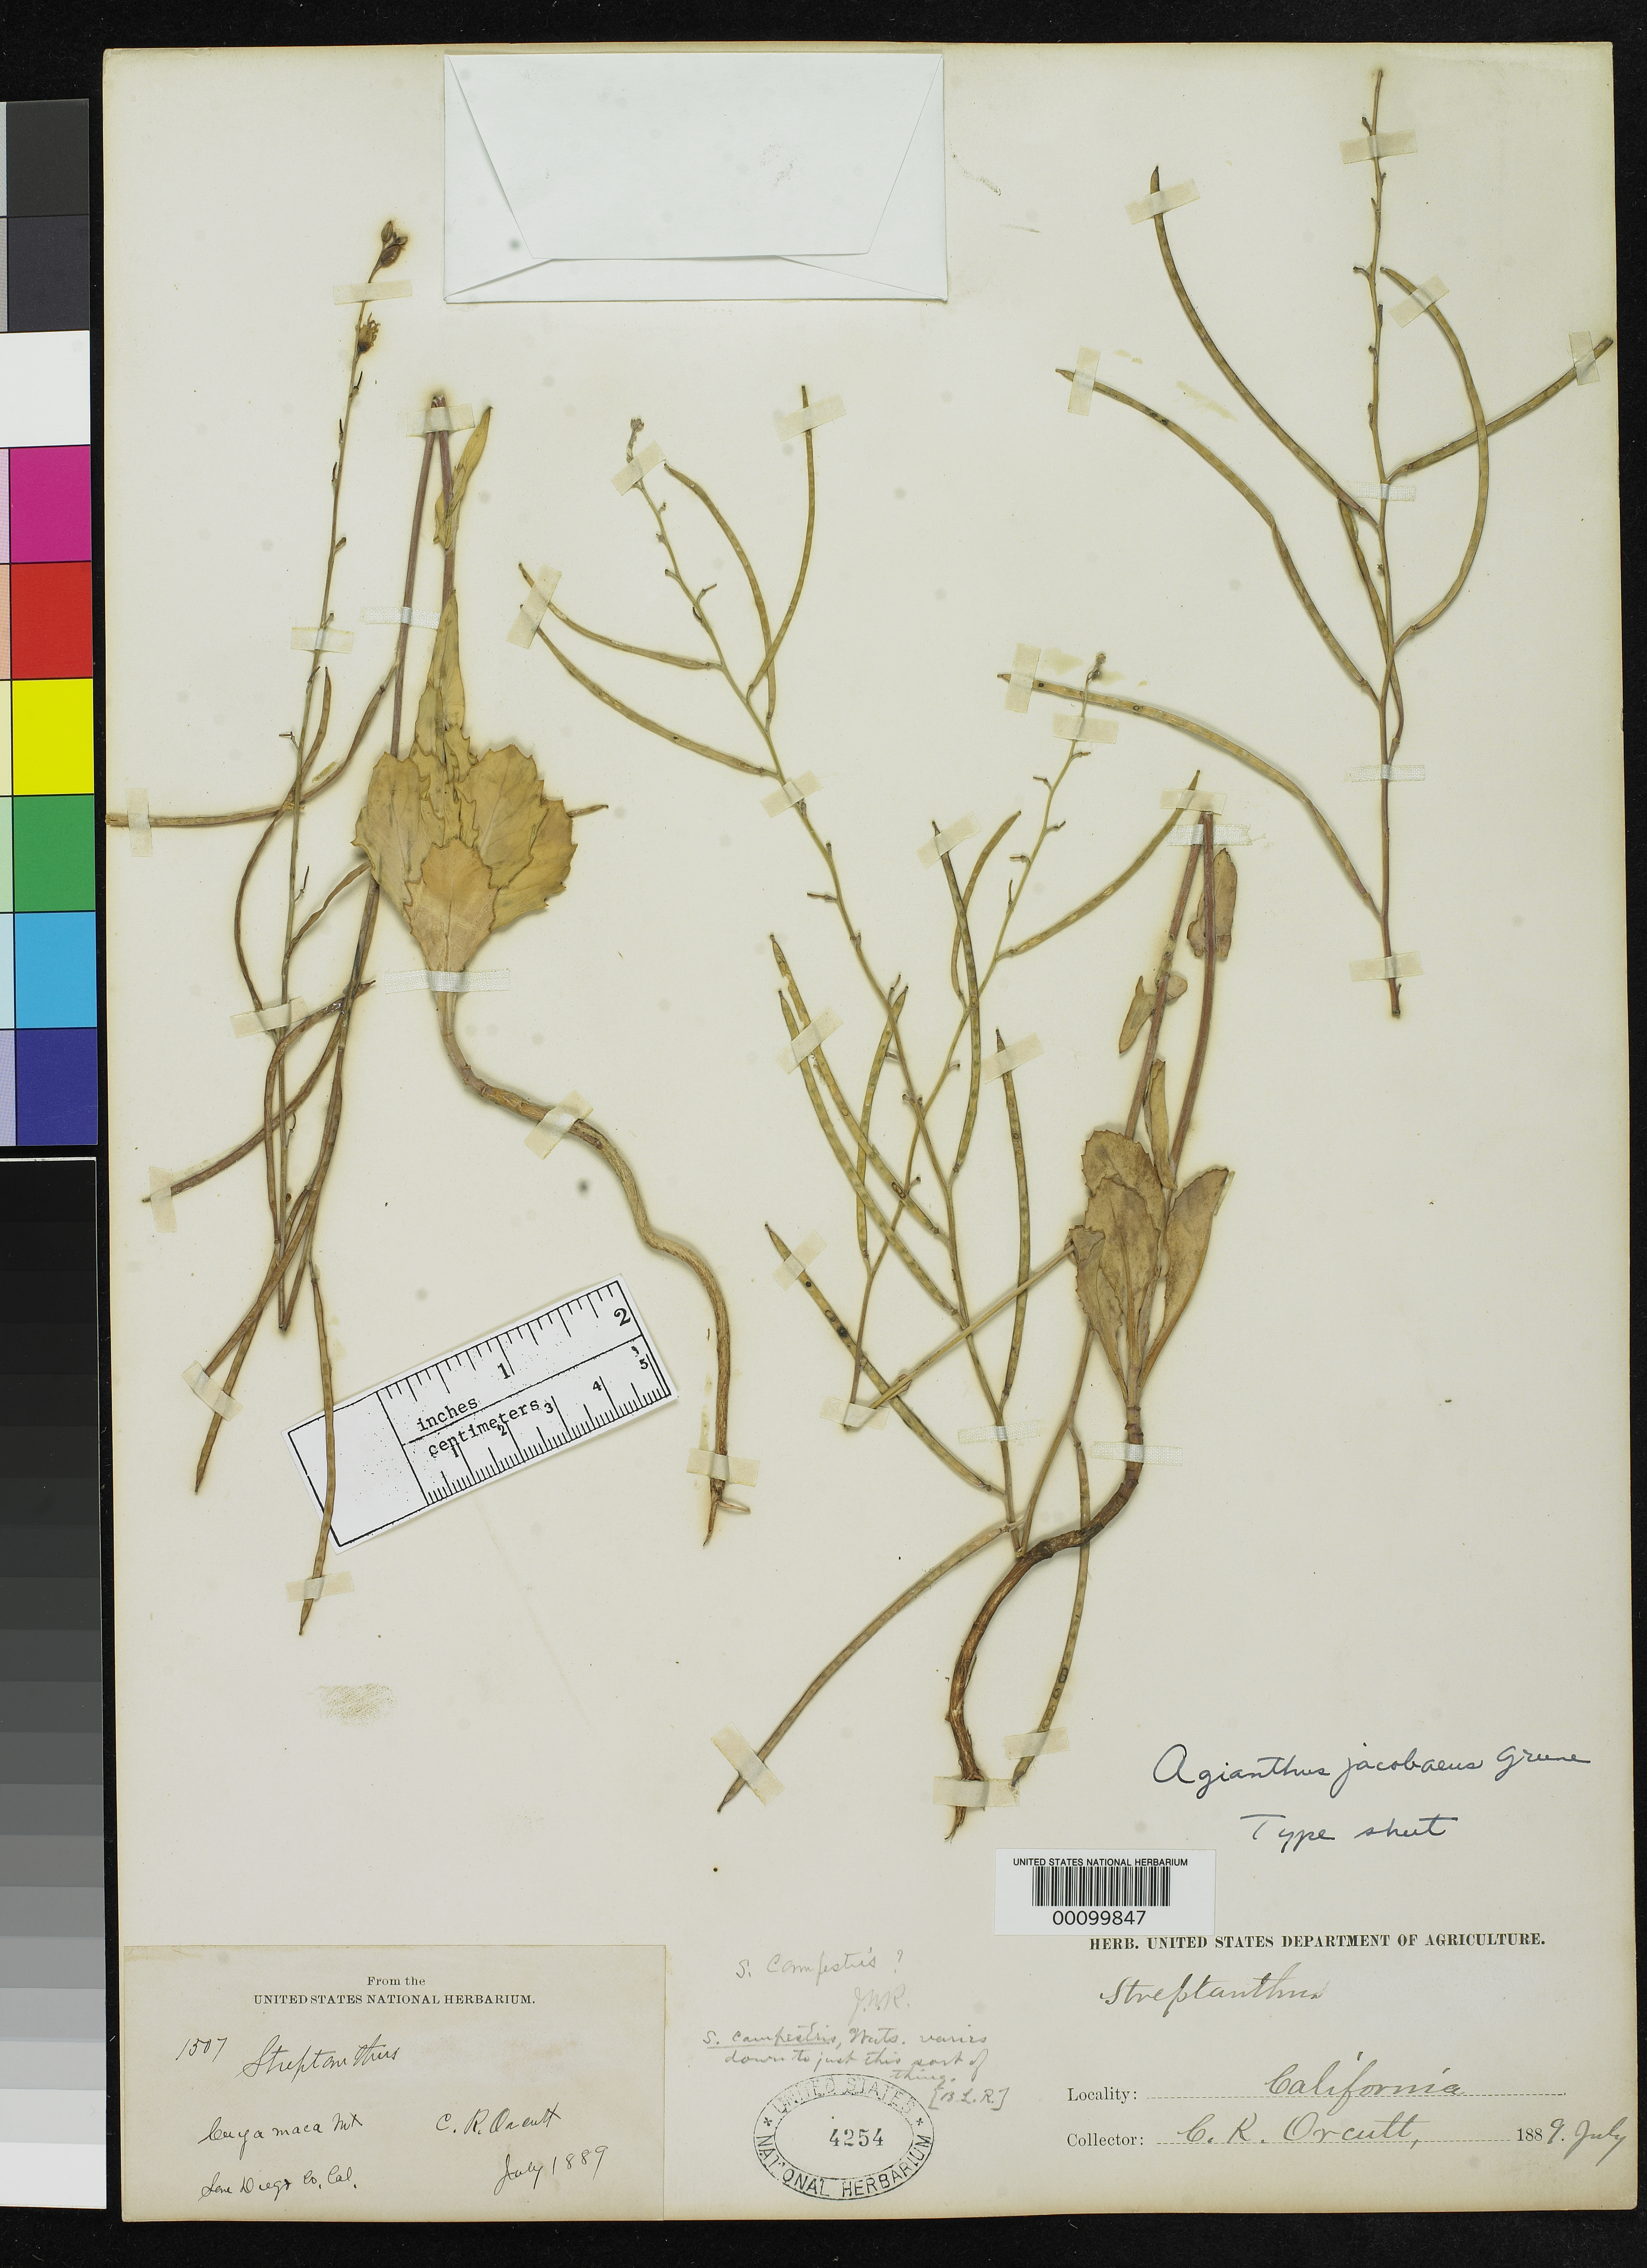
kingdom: Plantae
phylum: Tracheophyta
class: Magnoliopsida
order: Brassicales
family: Brassicaceae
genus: Agianthus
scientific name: Agianthus jacobaeus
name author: Greene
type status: Holotype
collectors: C. R. Orcutt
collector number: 1507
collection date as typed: Jul 1889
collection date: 1889-07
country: United States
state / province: California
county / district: San Diego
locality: Cuyamaca Mountains.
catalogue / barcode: US 4254